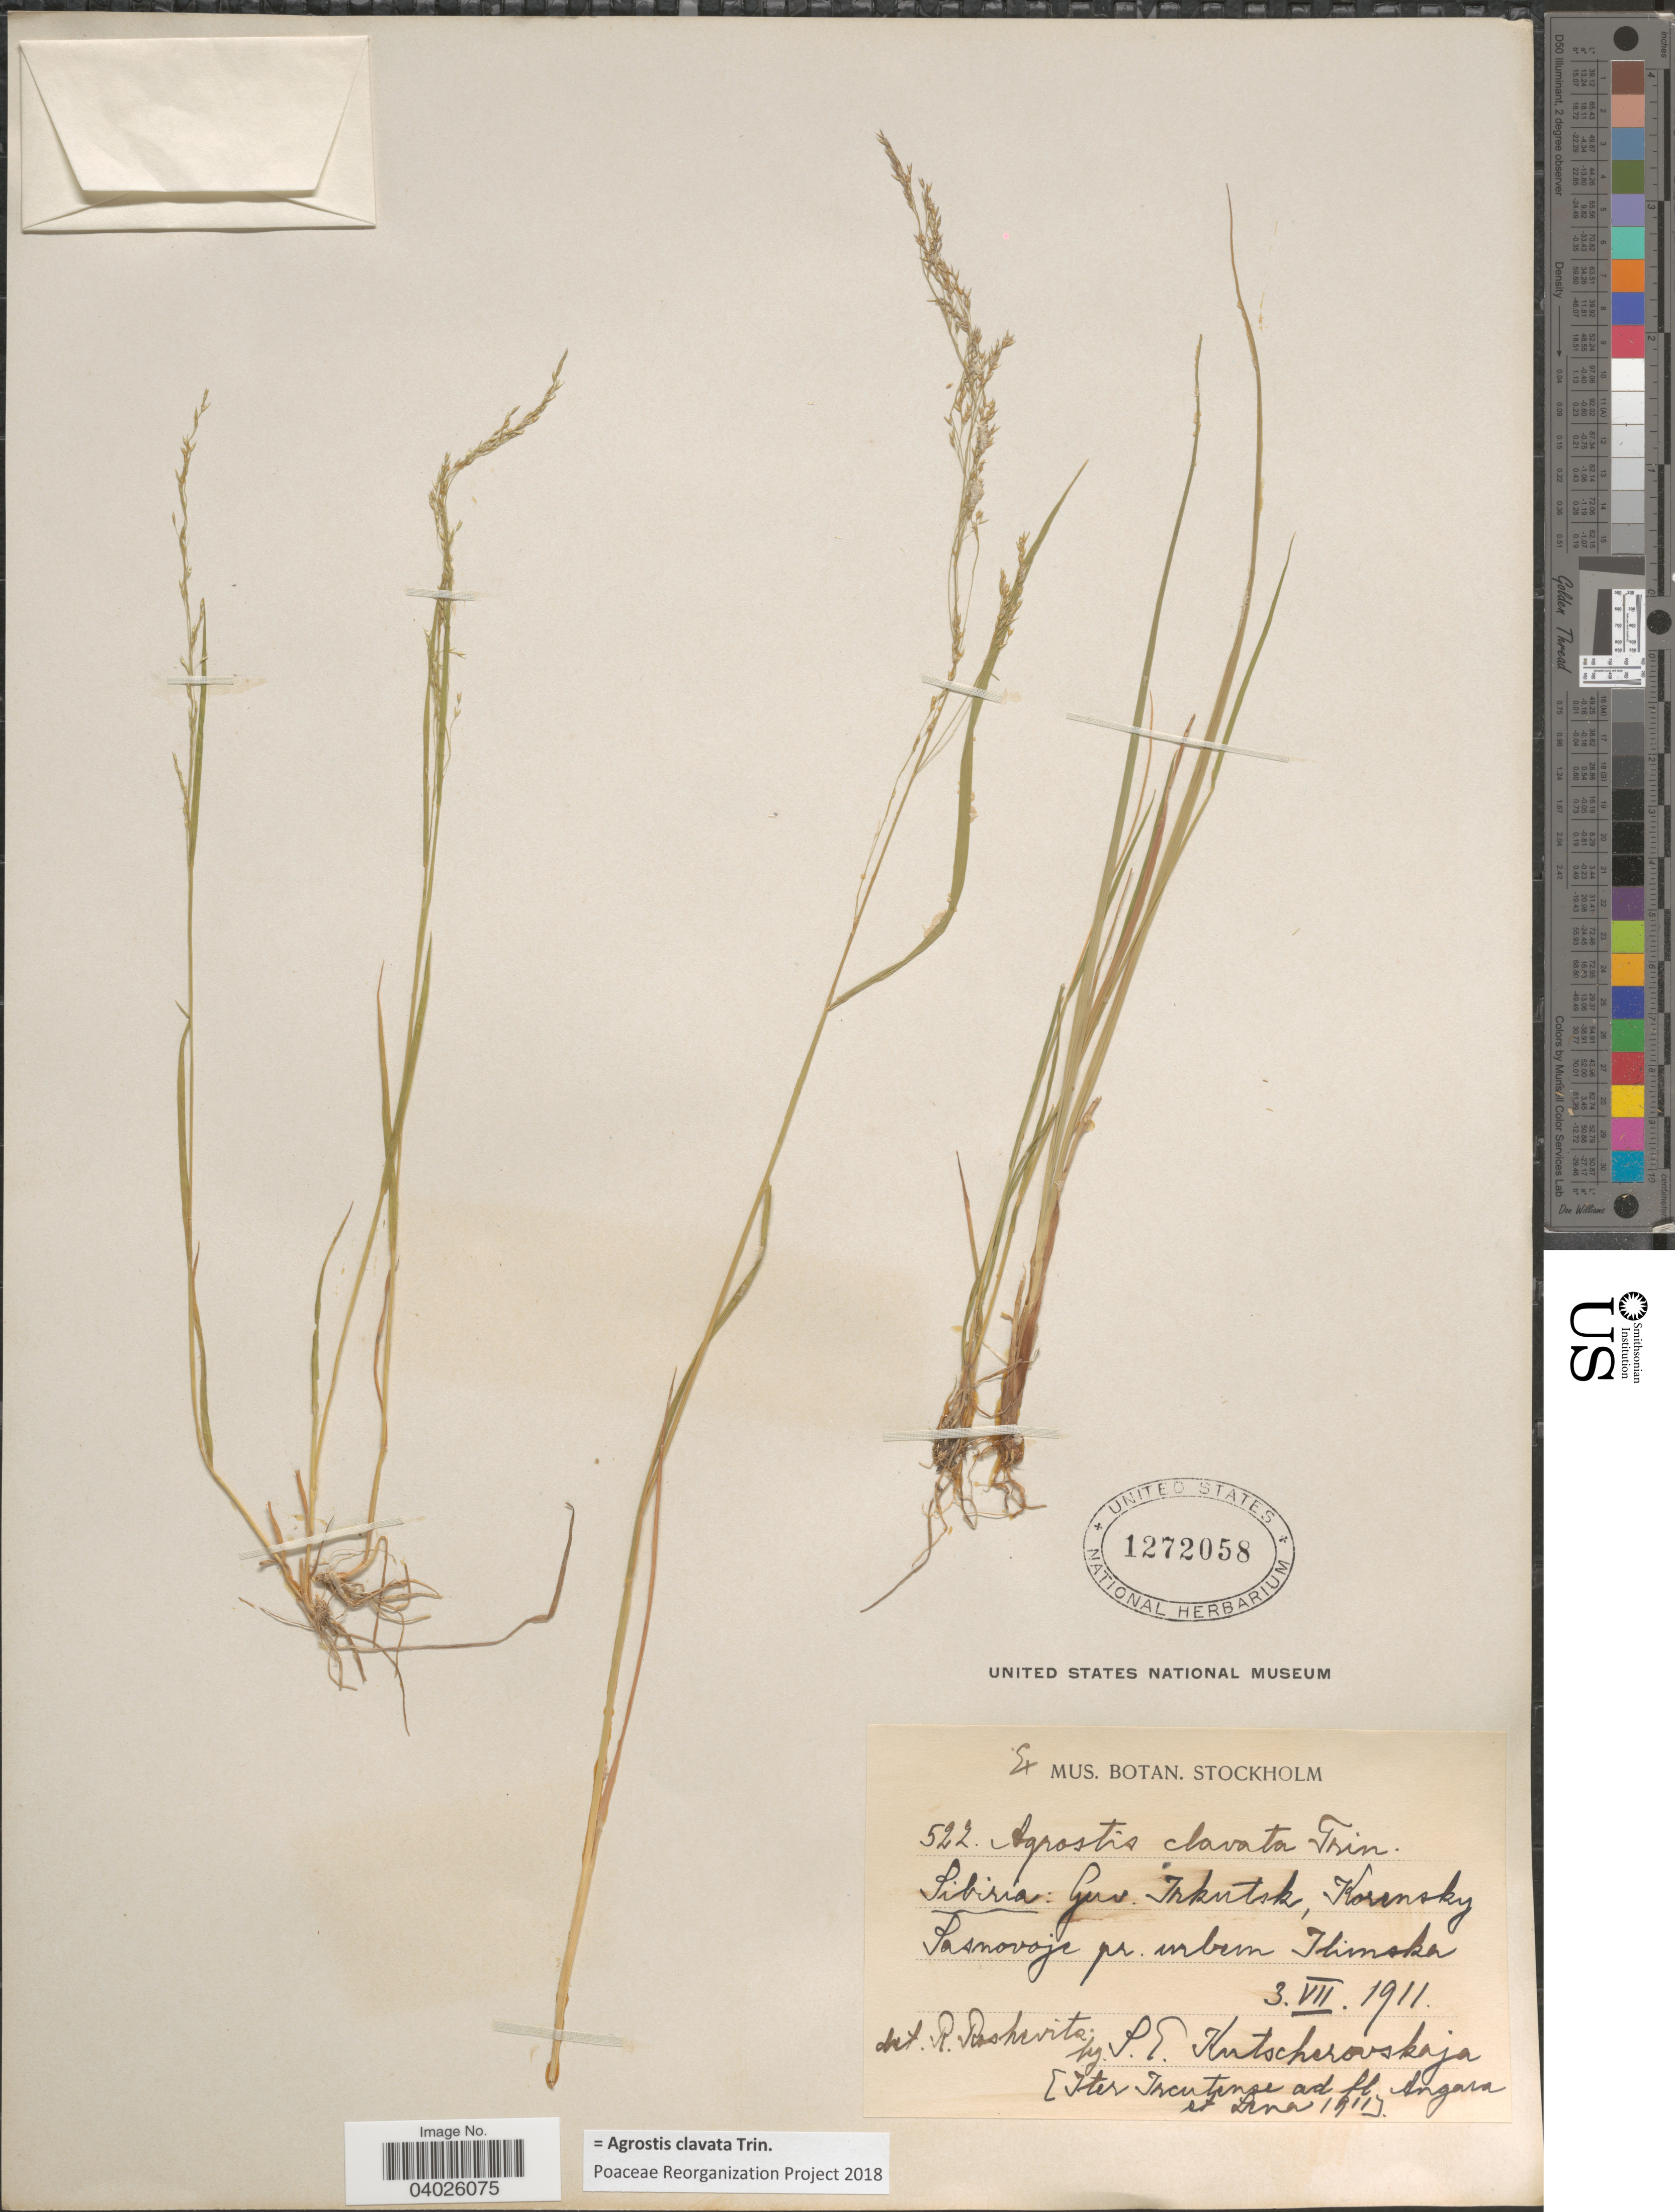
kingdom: Plantae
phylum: Tracheophyta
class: Liliopsida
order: Poales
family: Poaceae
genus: Agrostis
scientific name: Agrostis clavata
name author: Trin.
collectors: S. Kutscherovskaja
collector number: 522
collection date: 1911-07-03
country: Russian Federation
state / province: Irkutsk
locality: Sibiria: Gerv. Irkutsk, Korensky Sasnovoja pr. urbem Ilimska. Iter Ircutense ad fl. Angara et Lena.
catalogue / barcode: US 1272058